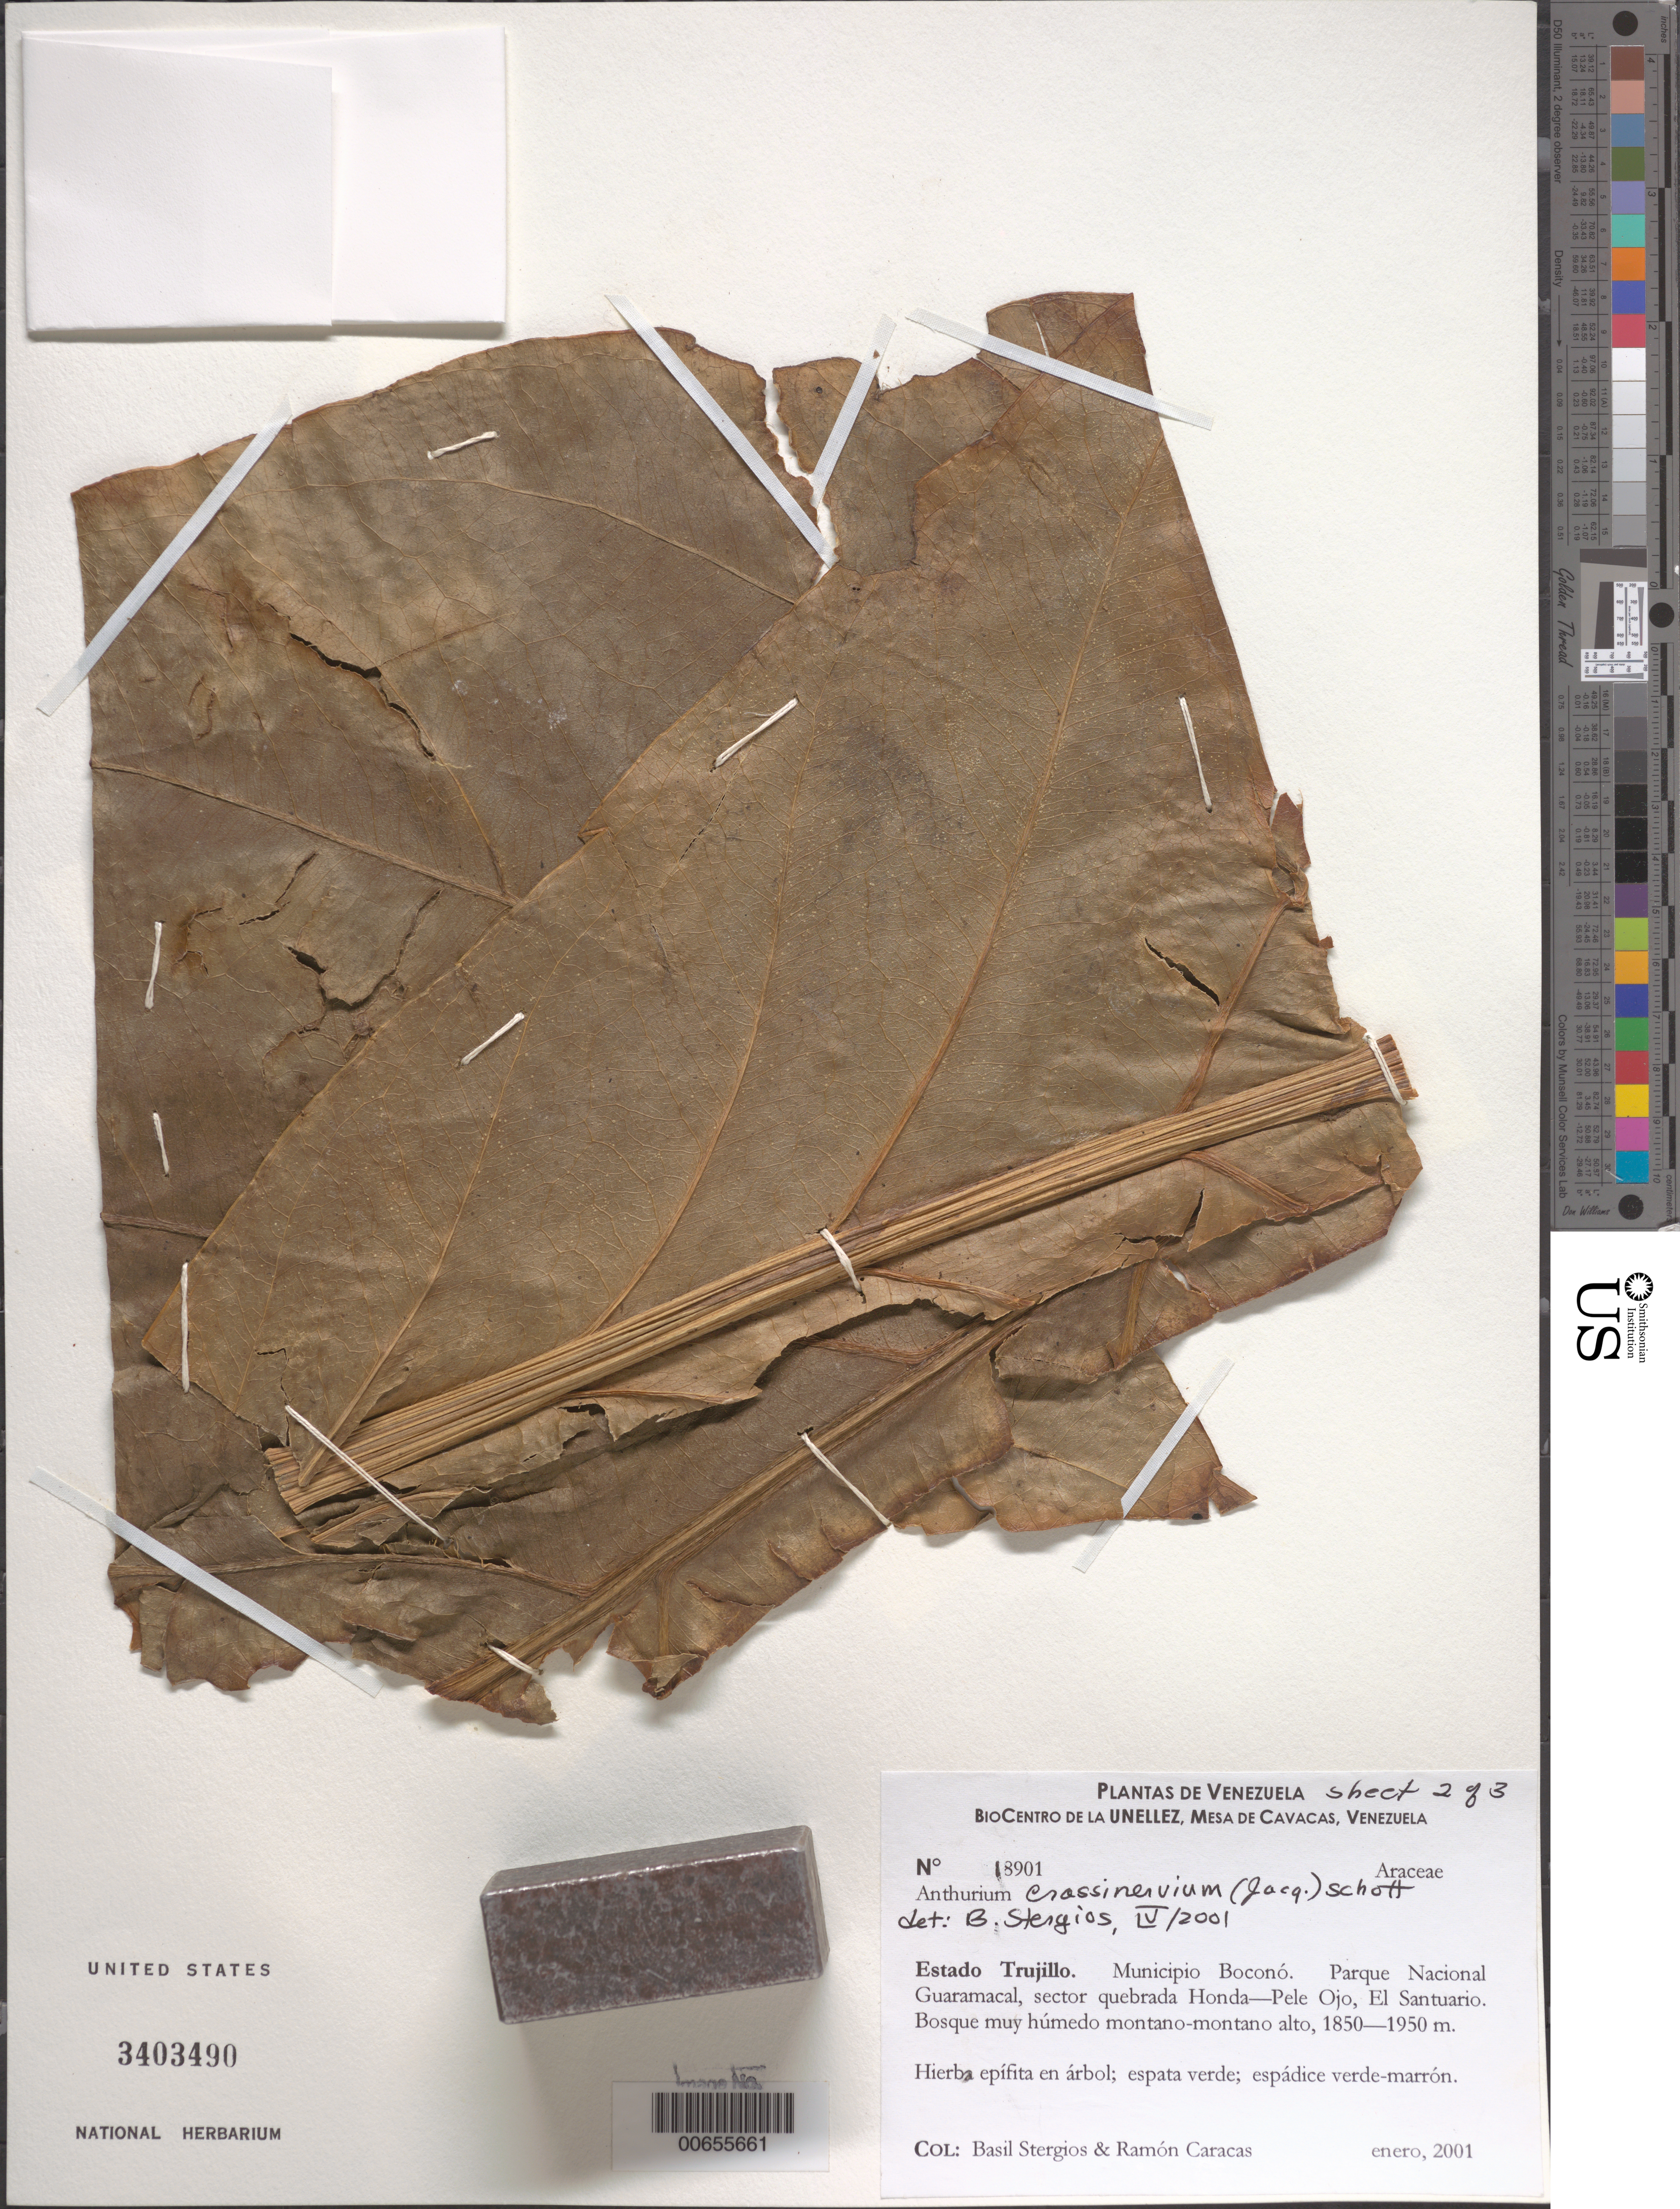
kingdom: Plantae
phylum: Tracheophyta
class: Liliopsida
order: Alismatales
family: Araceae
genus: Anthurium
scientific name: Anthurium crassinervium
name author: (Jacq.) Schott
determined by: Stergios, B. G.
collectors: B. G. Stergios & R. Caracas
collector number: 18901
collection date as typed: Jan 2001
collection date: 2001-01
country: Venezuela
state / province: Trujillo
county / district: Boconó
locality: Parque Nacional Guaramacal, sector quebrada Honda-Pele Ojo, El Santuario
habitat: Bosque muy húmedo montano-montano alto.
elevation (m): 1850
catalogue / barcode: US 3403490